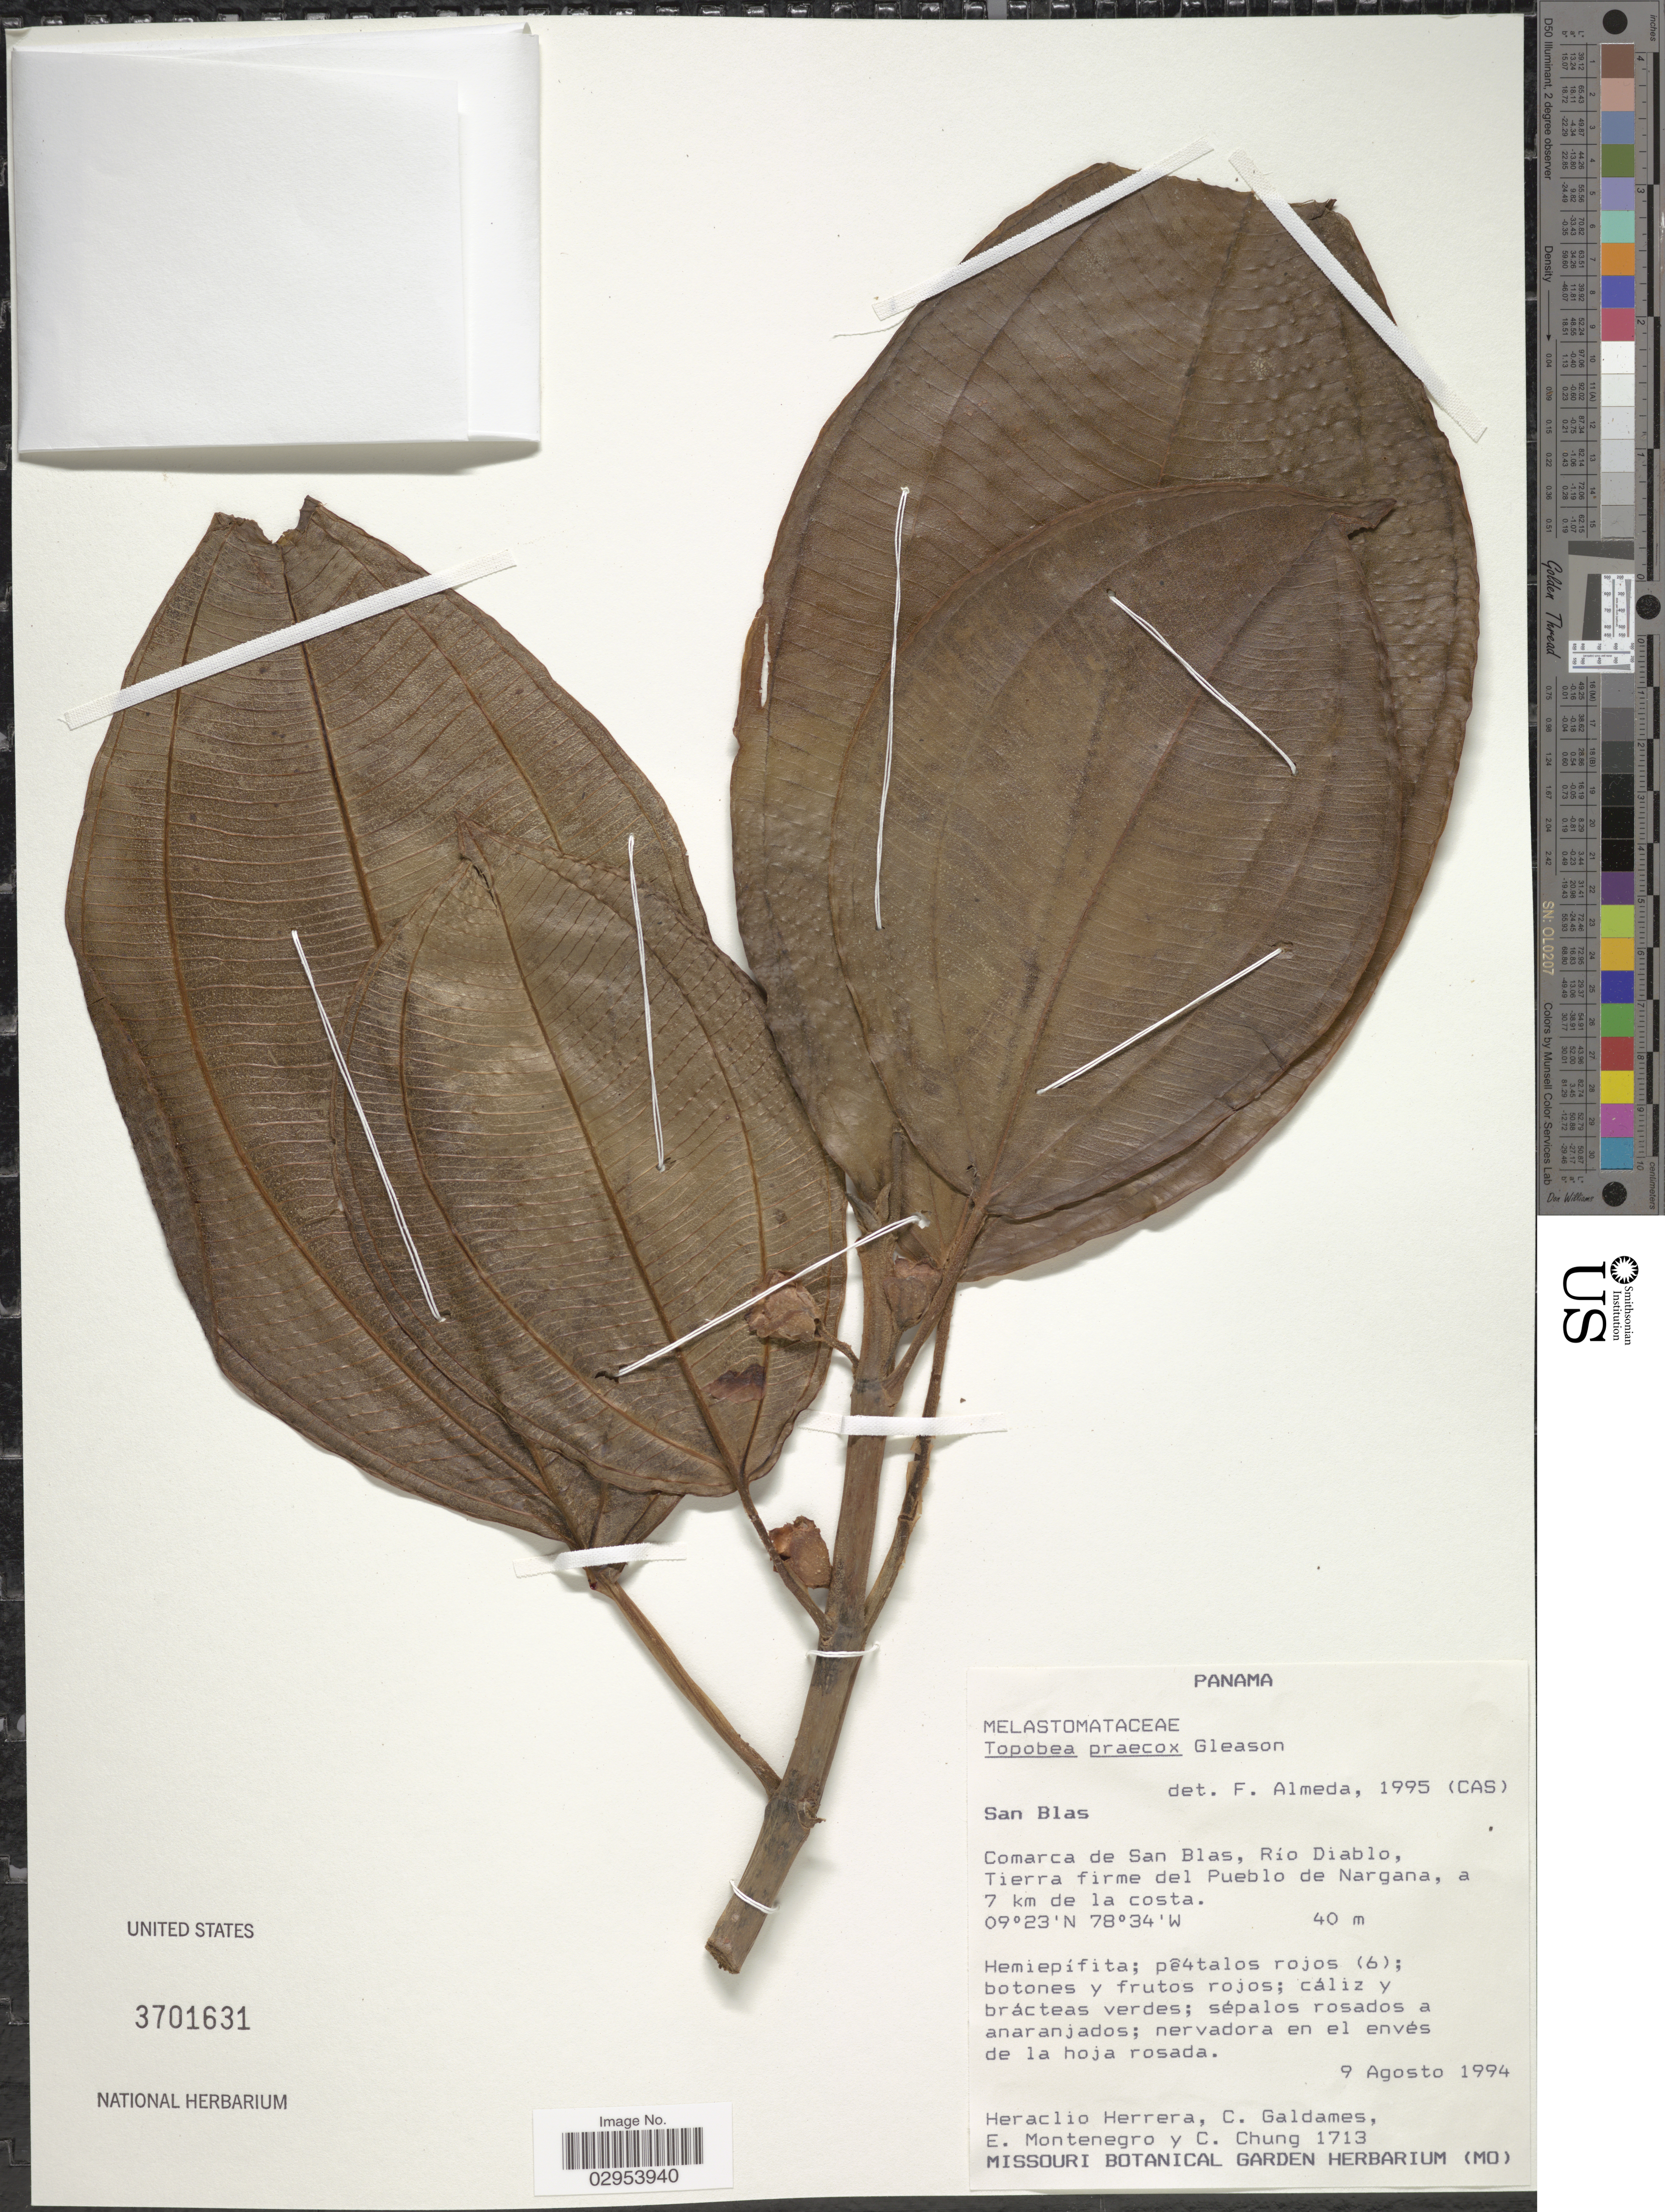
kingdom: Plantae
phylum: Tracheophyta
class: Magnoliopsida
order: Myrtales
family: Melastomataceae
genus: Topobea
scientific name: Topobea praecox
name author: Gleason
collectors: H. Herrera, C. Galdames, E. Montenegro & C. Chung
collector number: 1713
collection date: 1994-08-09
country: Panama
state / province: Kuna Yala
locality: San Blas. Comarca de San Blas, Río Diablo, Tierra firme del Pueblo de Nargana, a 7 km de la costa.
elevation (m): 40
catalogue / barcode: US 3701631